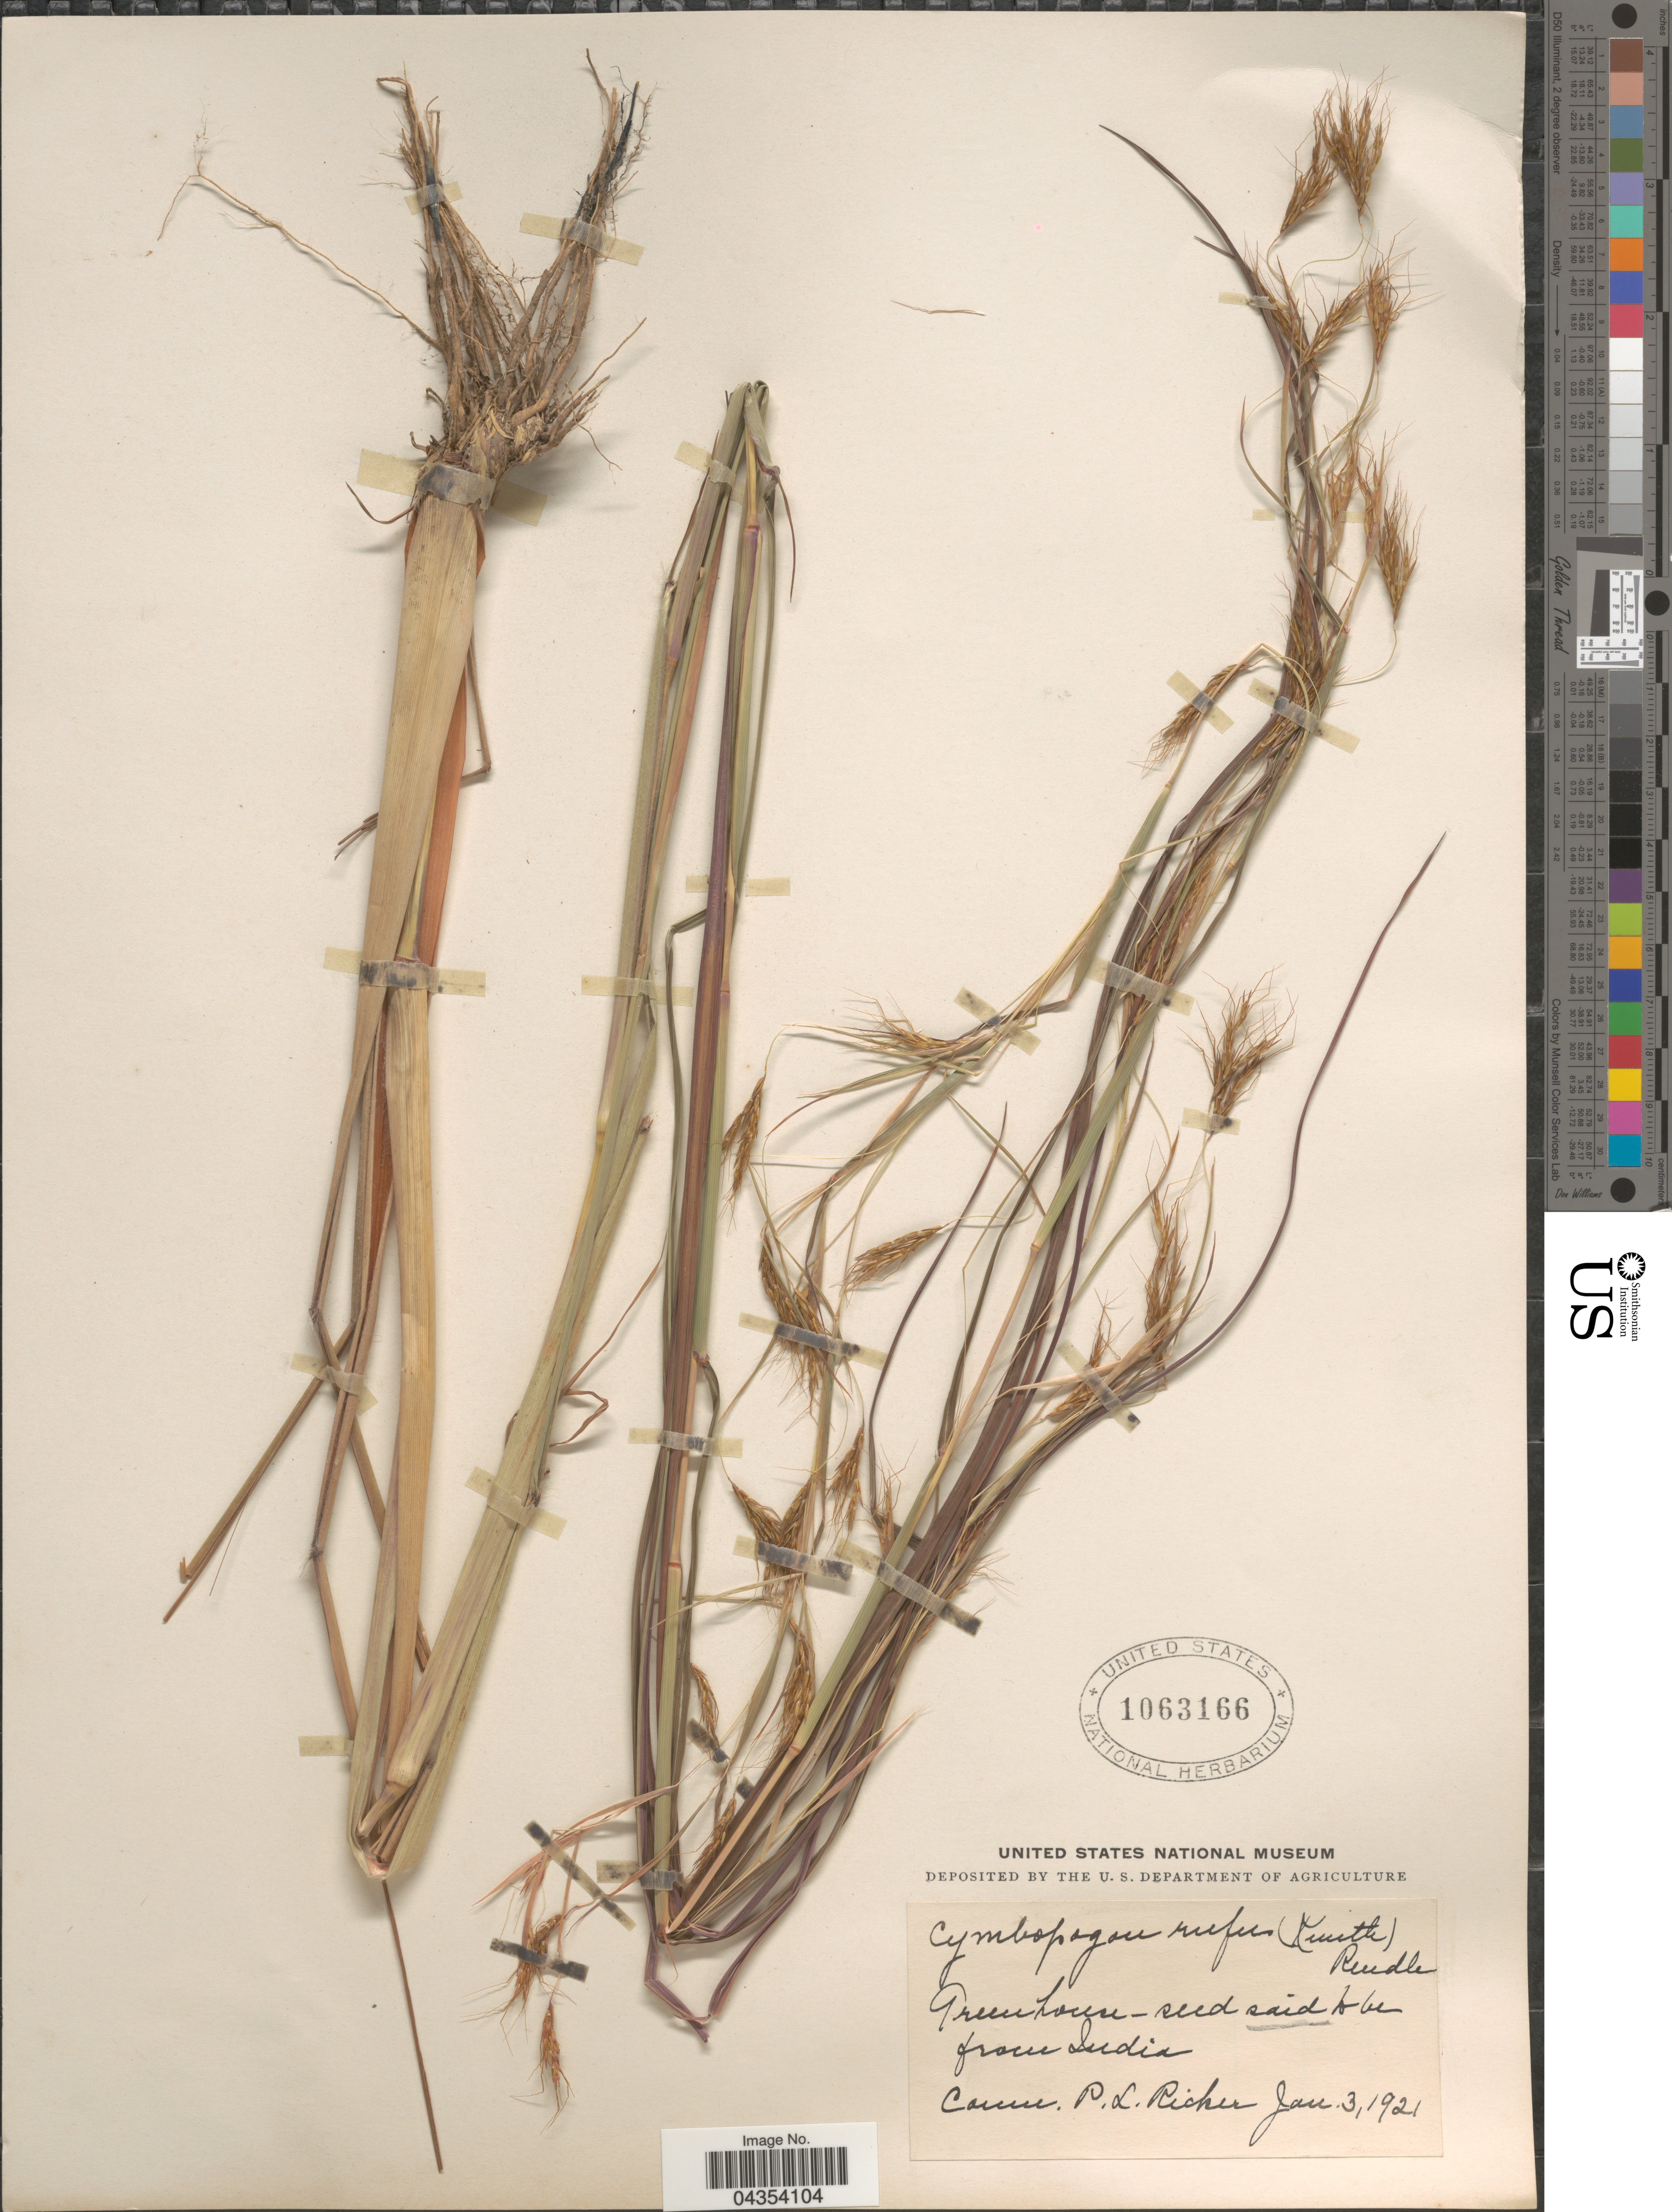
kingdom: Plantae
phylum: Tracheophyta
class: Liliopsida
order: Poales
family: Poaceae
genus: Hyparrhenia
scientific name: Hyparrhenia rufa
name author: (Nees) Stapf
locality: Greenhouse.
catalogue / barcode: US 1063166